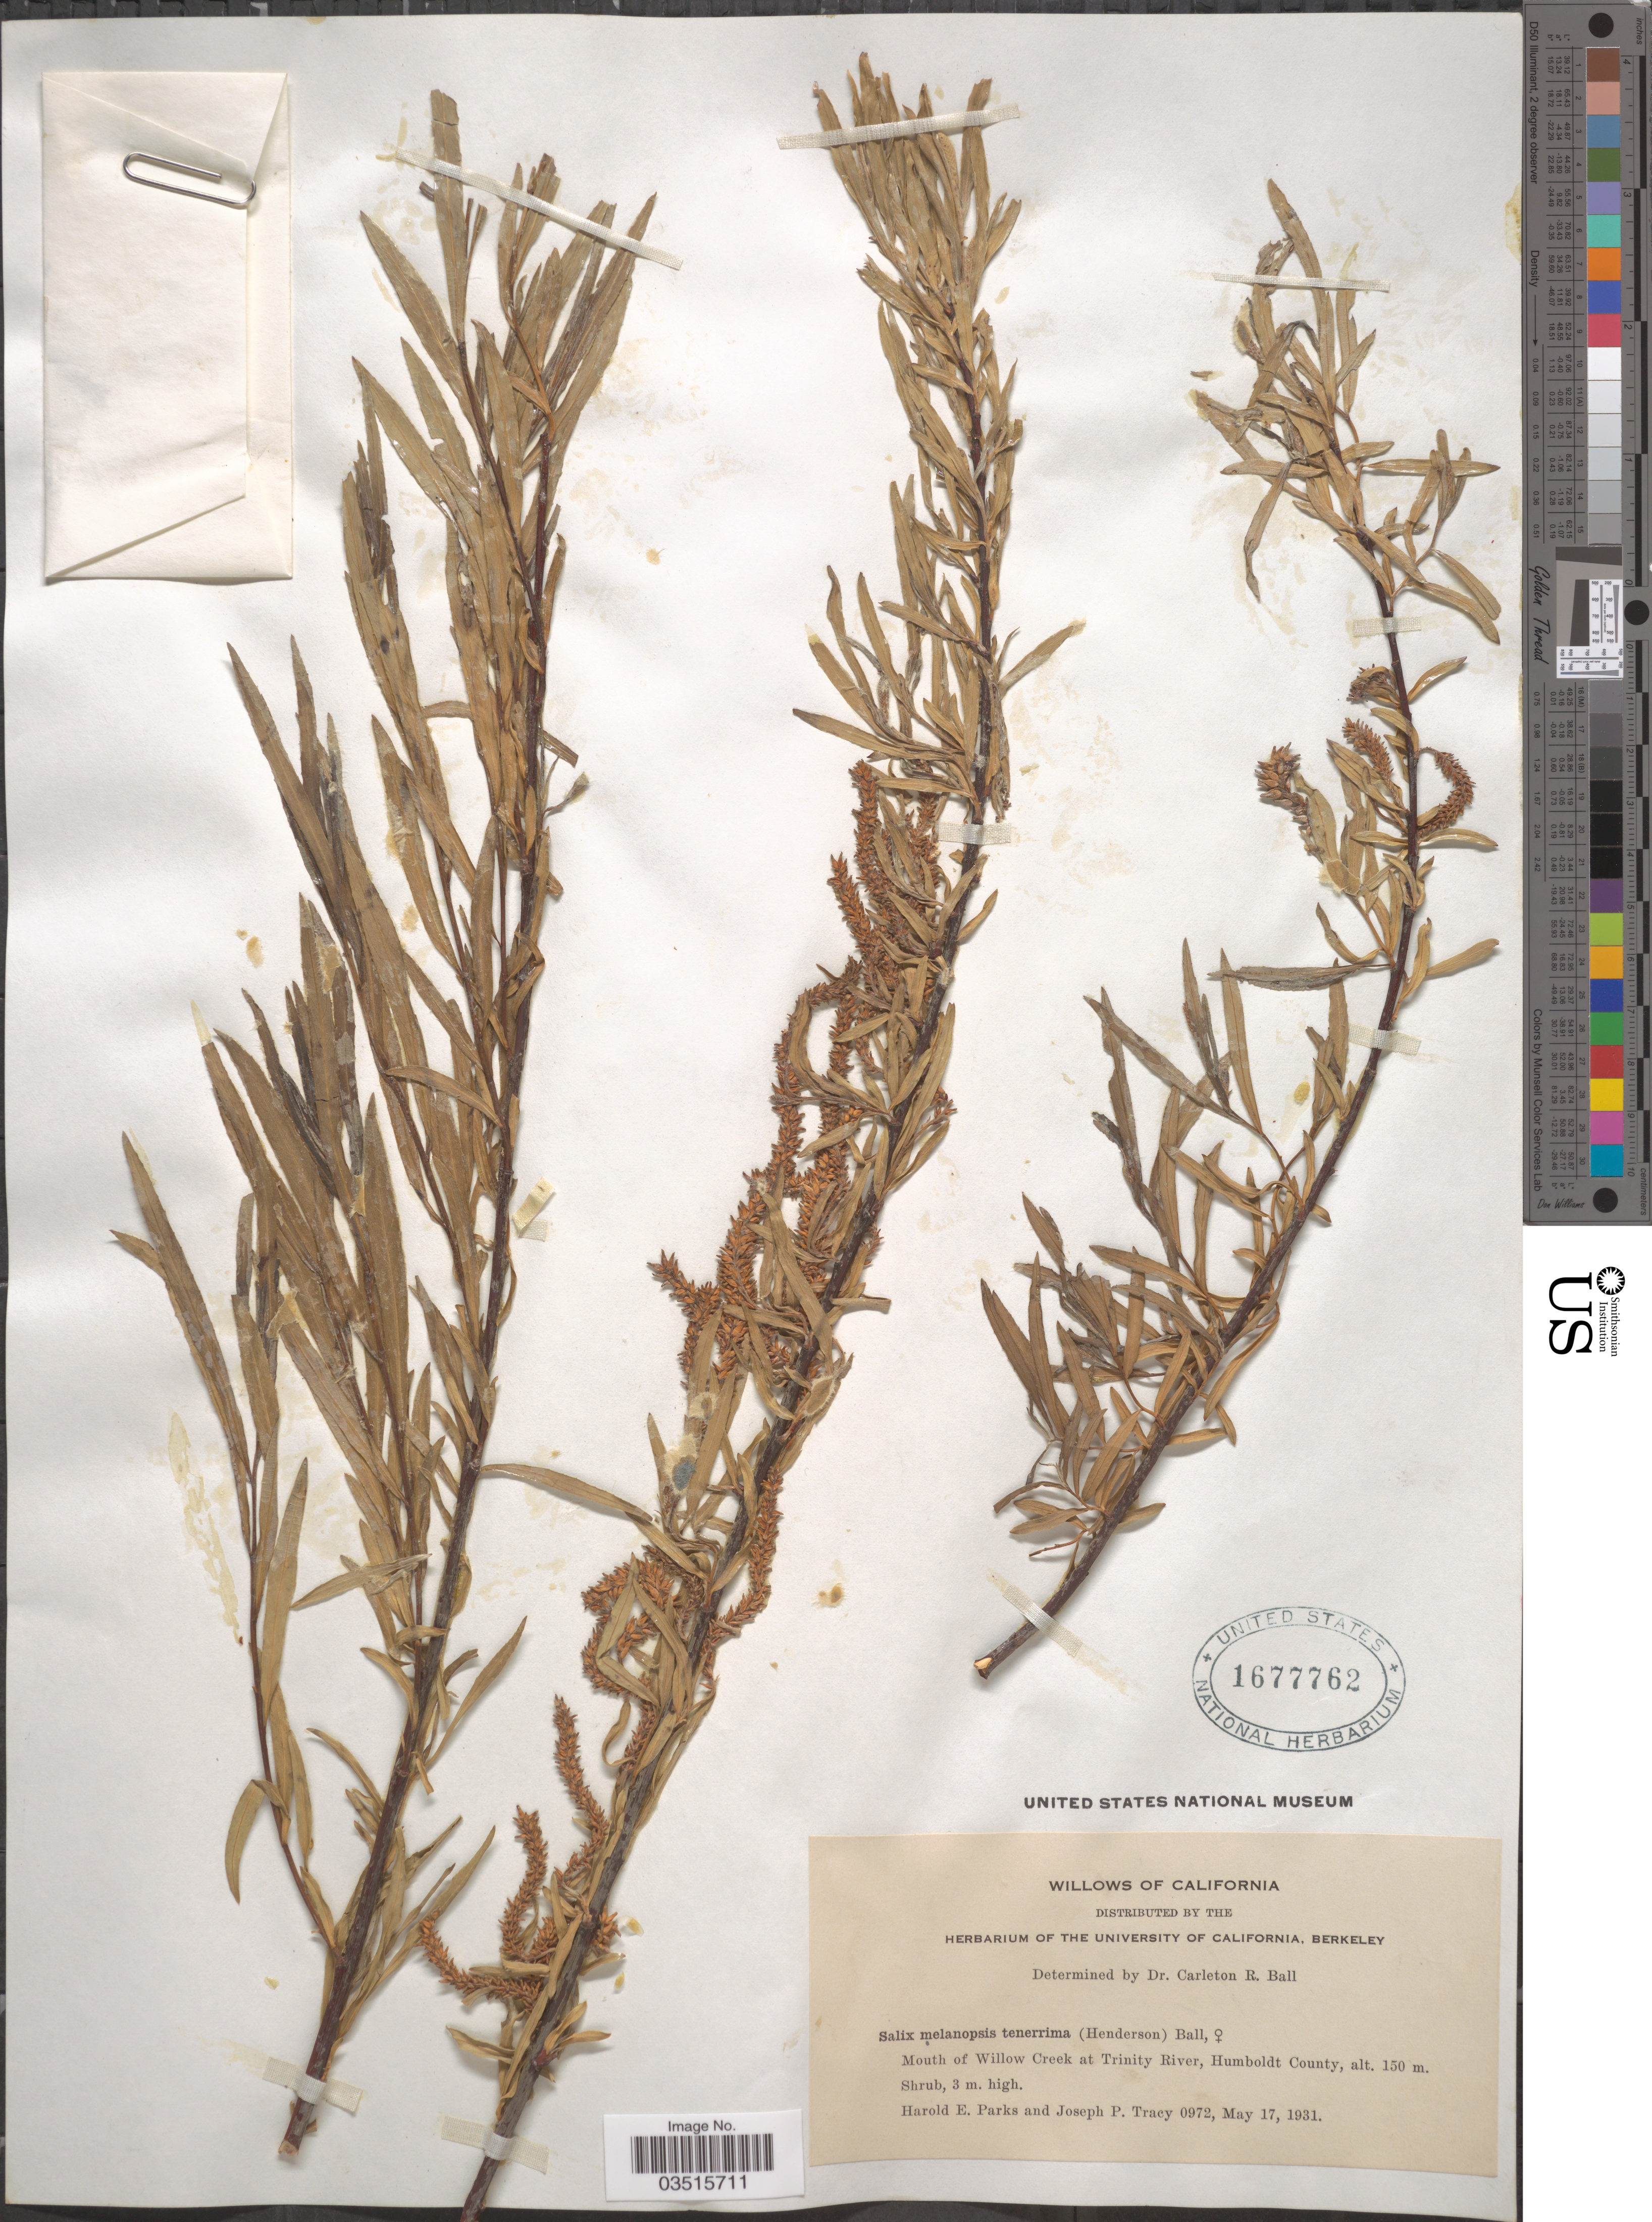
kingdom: Plantae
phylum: Tracheophyta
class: Magnoliopsida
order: Malpighiales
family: Salicaceae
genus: Salix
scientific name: Salix melanopsis var. tenerrima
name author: (L.F. Hend.) C.R. Ball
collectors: H. E. Parks & J. Tracy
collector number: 0972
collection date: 1931-05-17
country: United States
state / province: California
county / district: Humboldt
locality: Mouth of Willow Creek at Trinity River, Humboldt County.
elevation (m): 150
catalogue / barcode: US 1677762